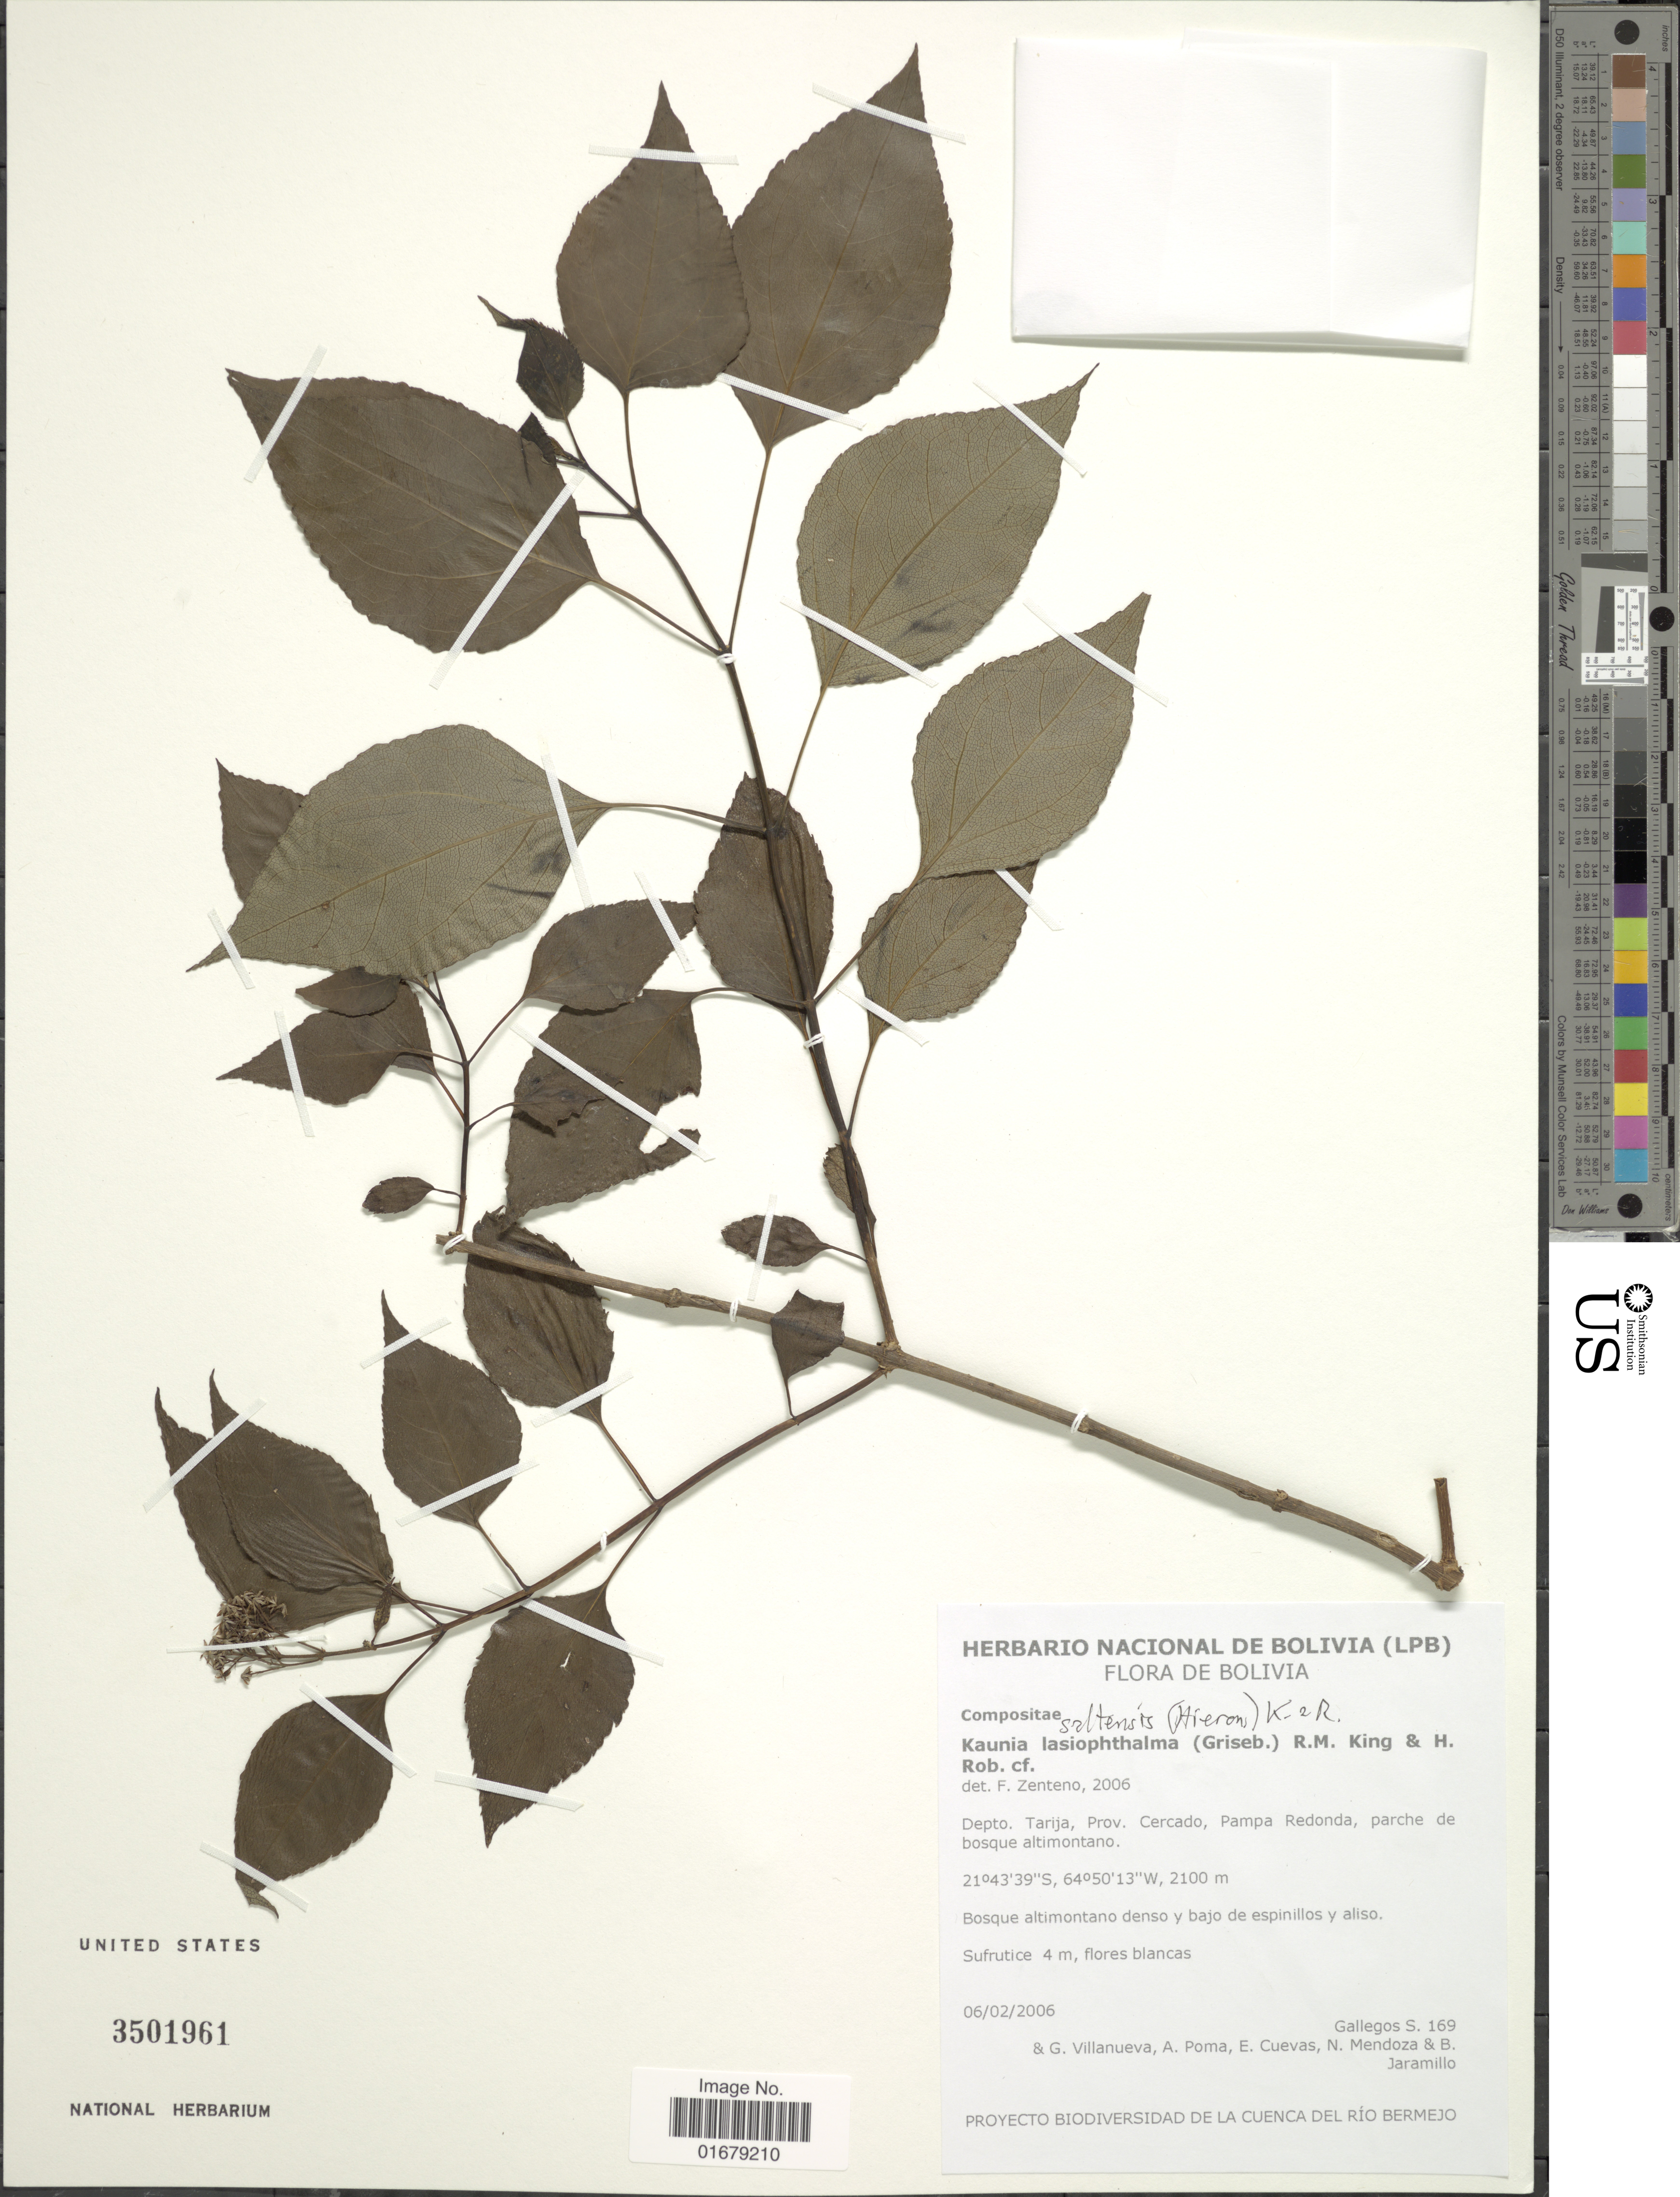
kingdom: Plantae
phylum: Tracheophyta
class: Magnoliopsida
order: Asterales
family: Asteraceae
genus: Kaunia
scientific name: Kaunia saltensis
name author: (Hieron.) R.M. King & H. Rob.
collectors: S. Gallegos, G. Villanueva, A. Poma, E. Cuevas & et al.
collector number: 169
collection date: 2006-02-06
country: Bolivia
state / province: Tarija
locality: Bolivia. Depto. Tarija, Prov. Cercado, Pampa Redonda, parche de bosque altimontano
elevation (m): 2100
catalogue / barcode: US 3501961